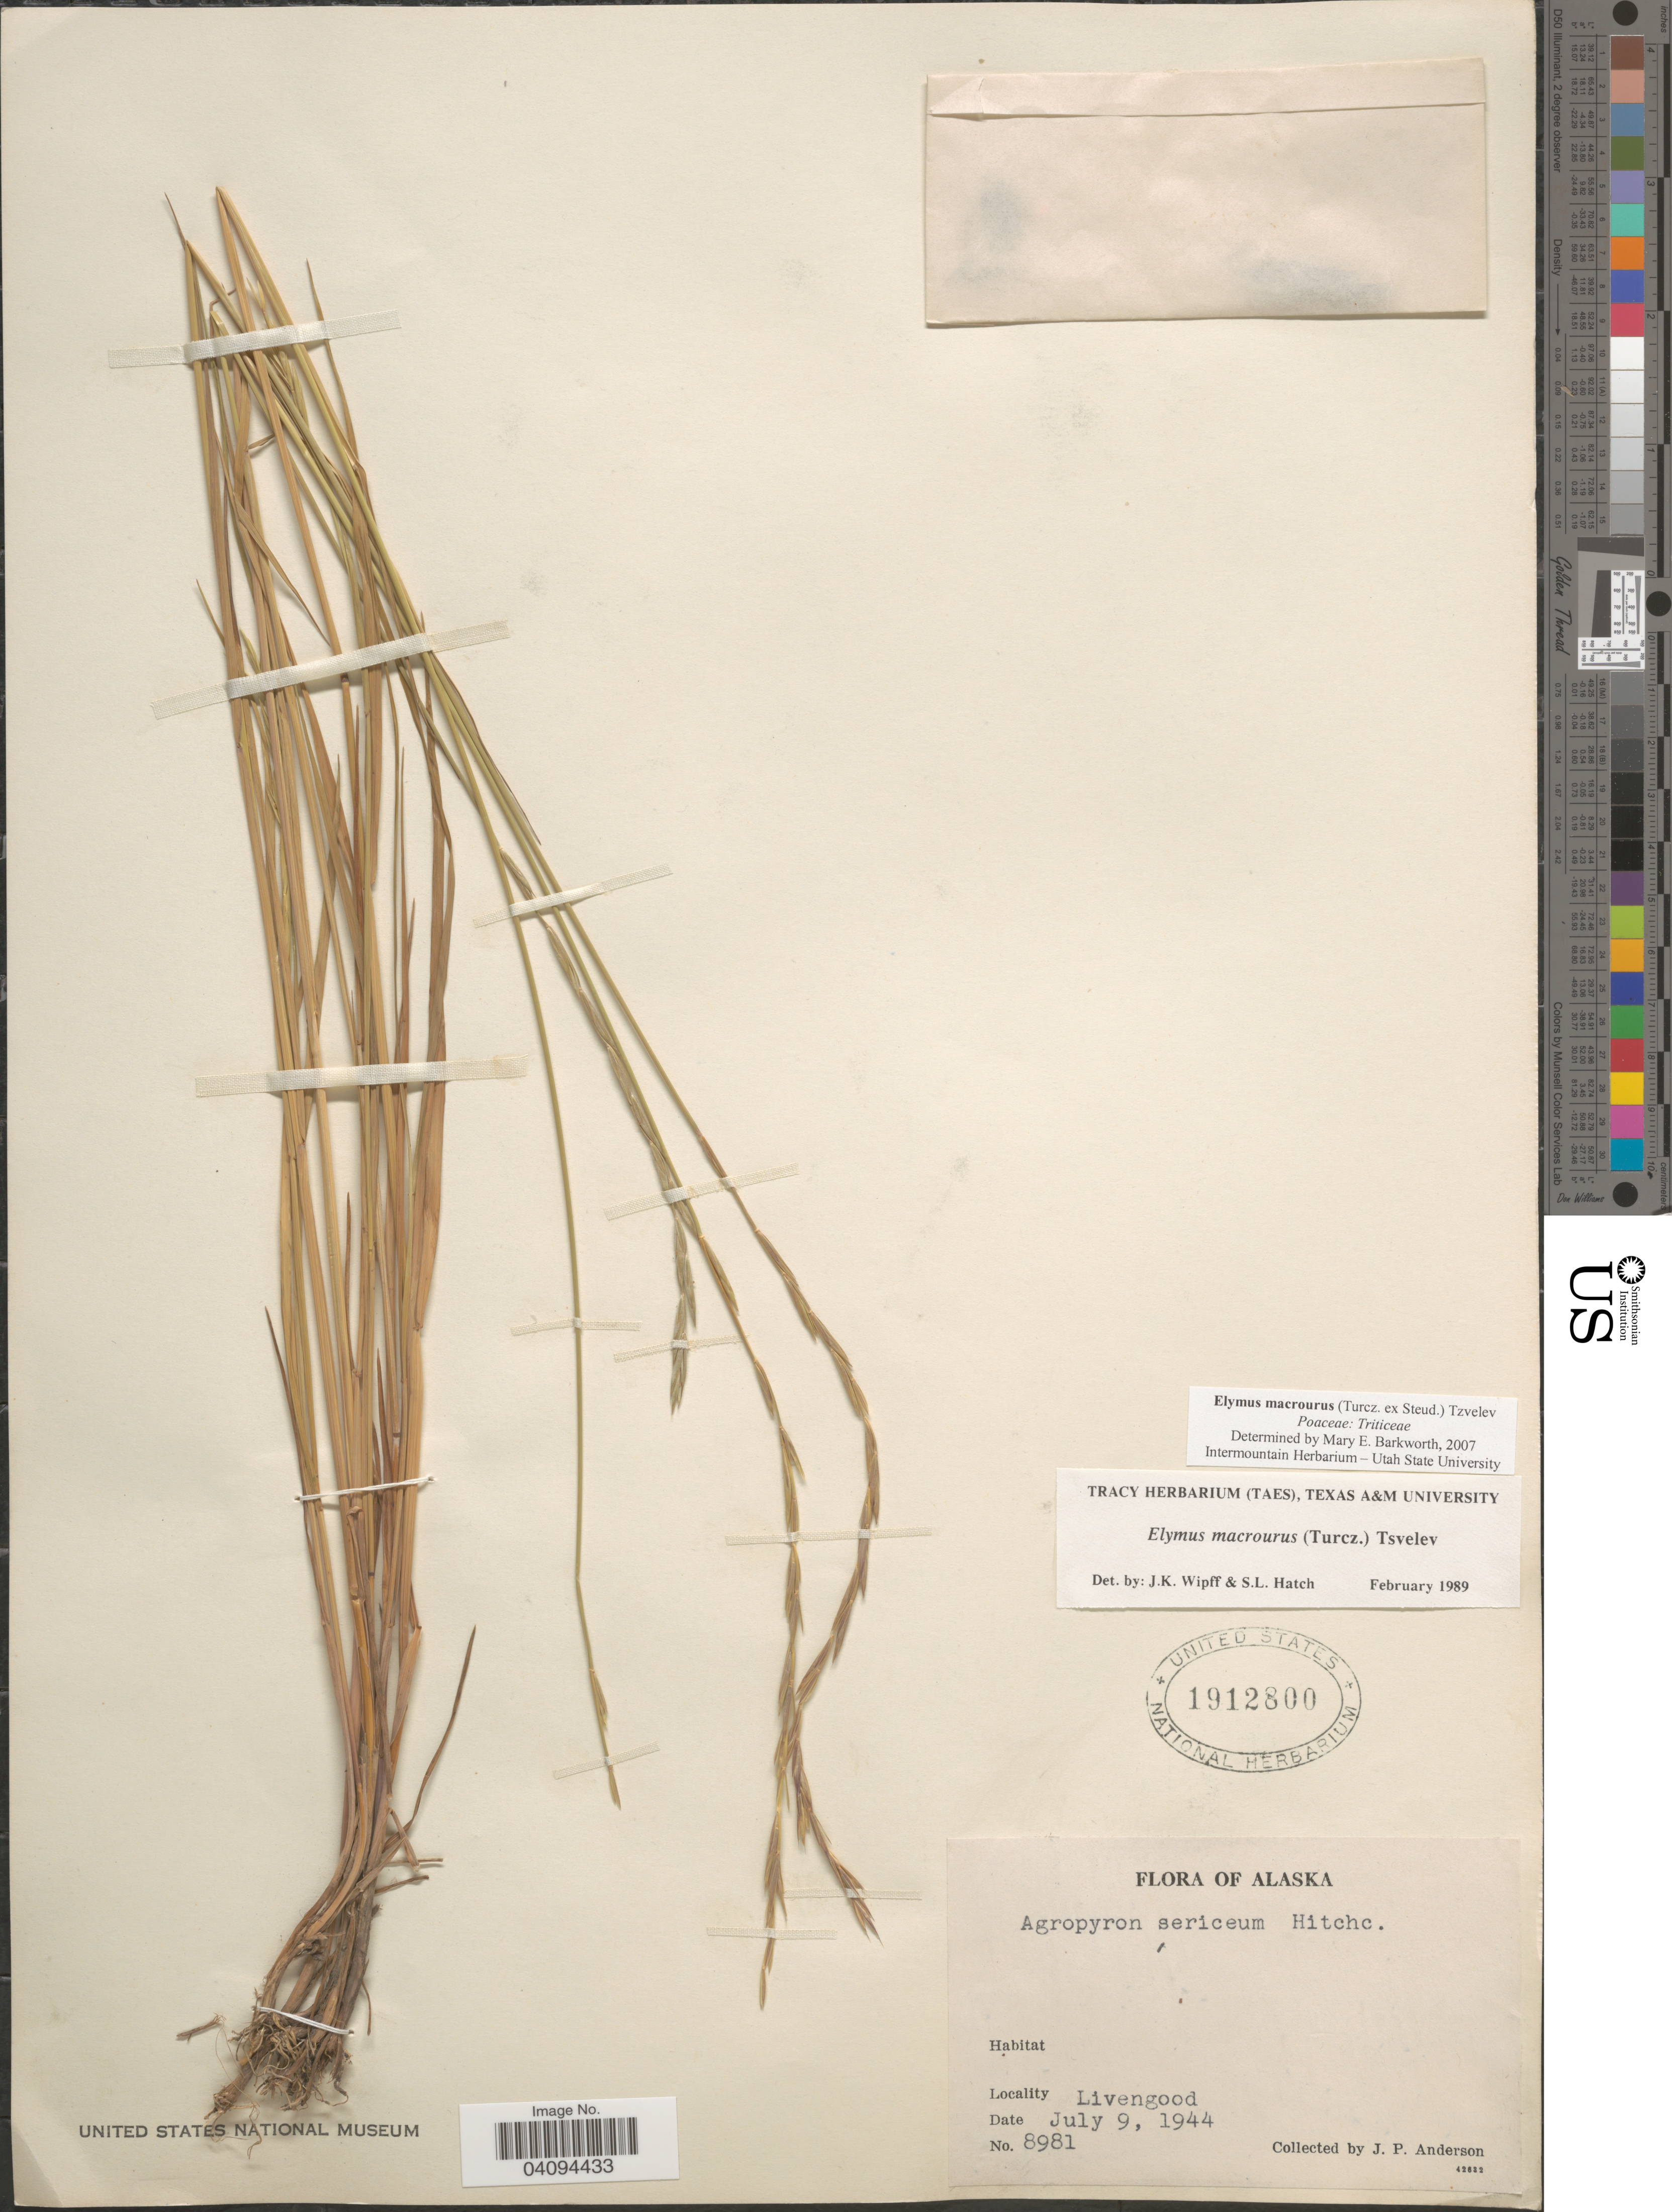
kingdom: Plantae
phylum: Tracheophyta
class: Liliopsida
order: Poales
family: Poaceae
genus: Elymus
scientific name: Elymus macrourus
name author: (Turcz. ex Steud.) Tzvelev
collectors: J. P. Anderson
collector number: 8981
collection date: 1944-07-09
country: United States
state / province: Alaska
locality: Livengood.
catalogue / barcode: US 1912800